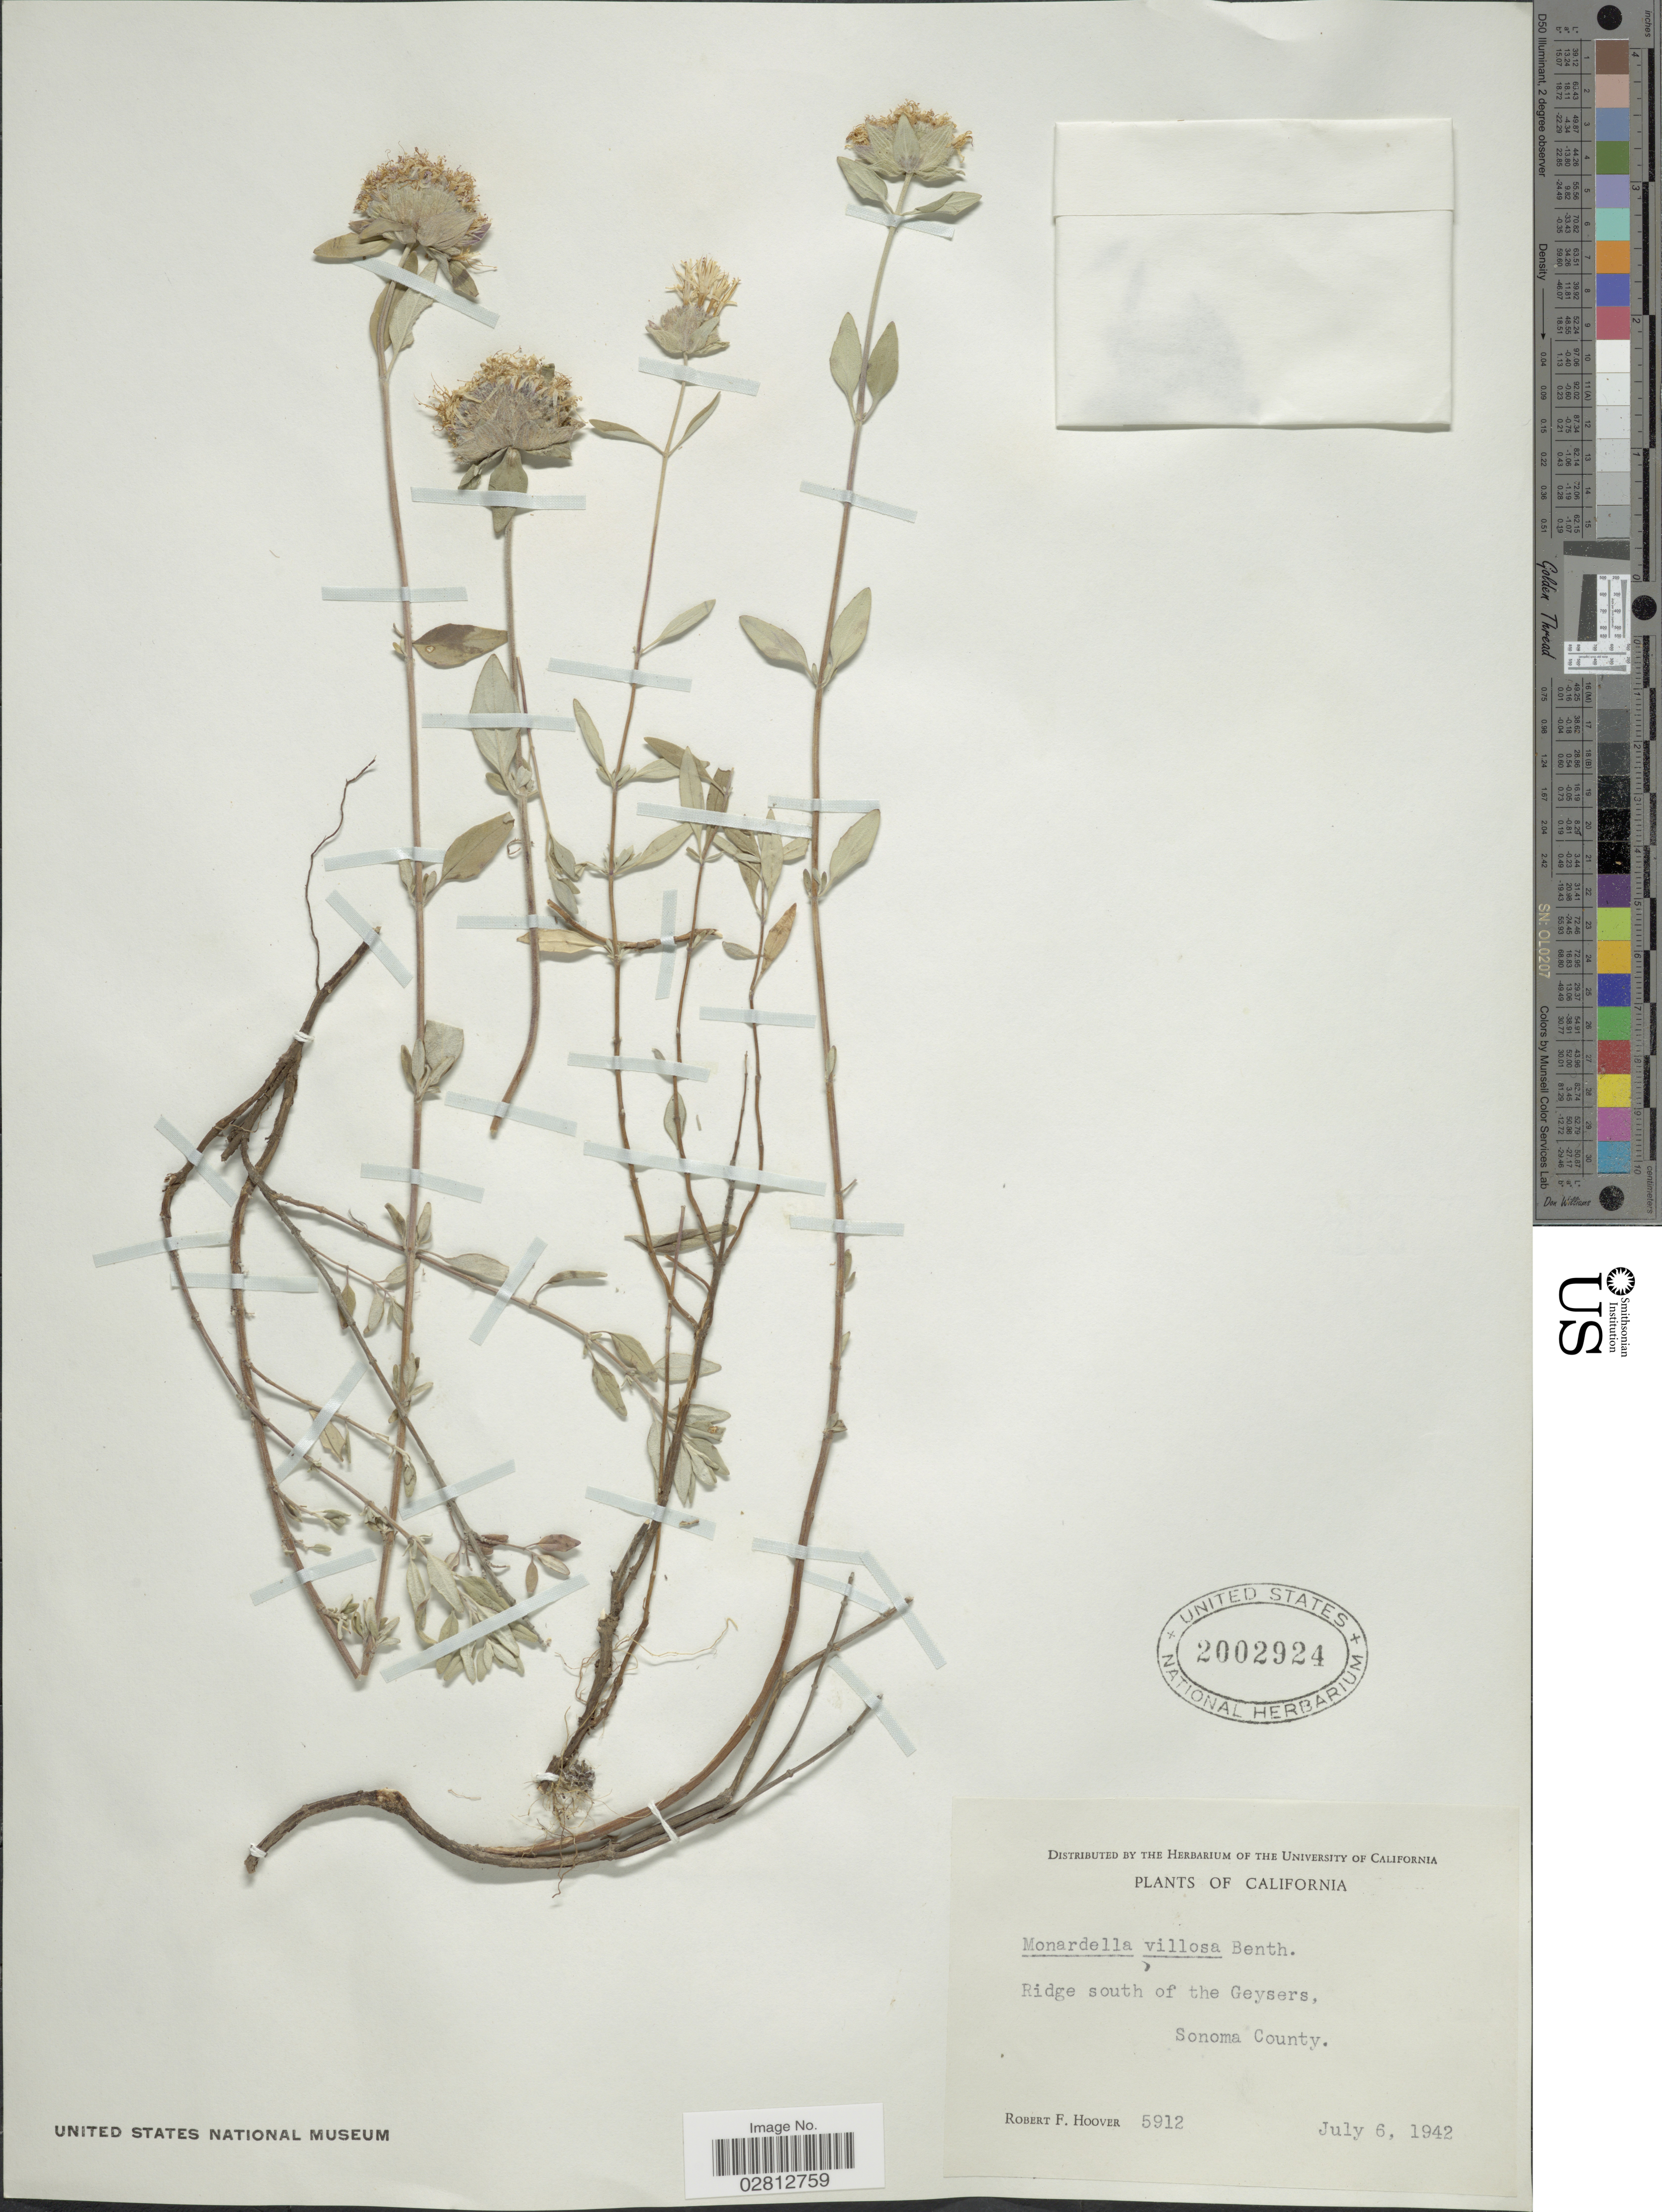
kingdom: Plantae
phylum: Tracheophyta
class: Magnoliopsida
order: Lamiales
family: Lamiaceae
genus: Monardella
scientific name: Monardella villosa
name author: Benth.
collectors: R. F. Hoover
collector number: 5912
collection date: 1942-07-06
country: United States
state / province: California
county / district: Sonoma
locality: Ridge south of the Geysers, Sonoma County.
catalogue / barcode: US 2002924